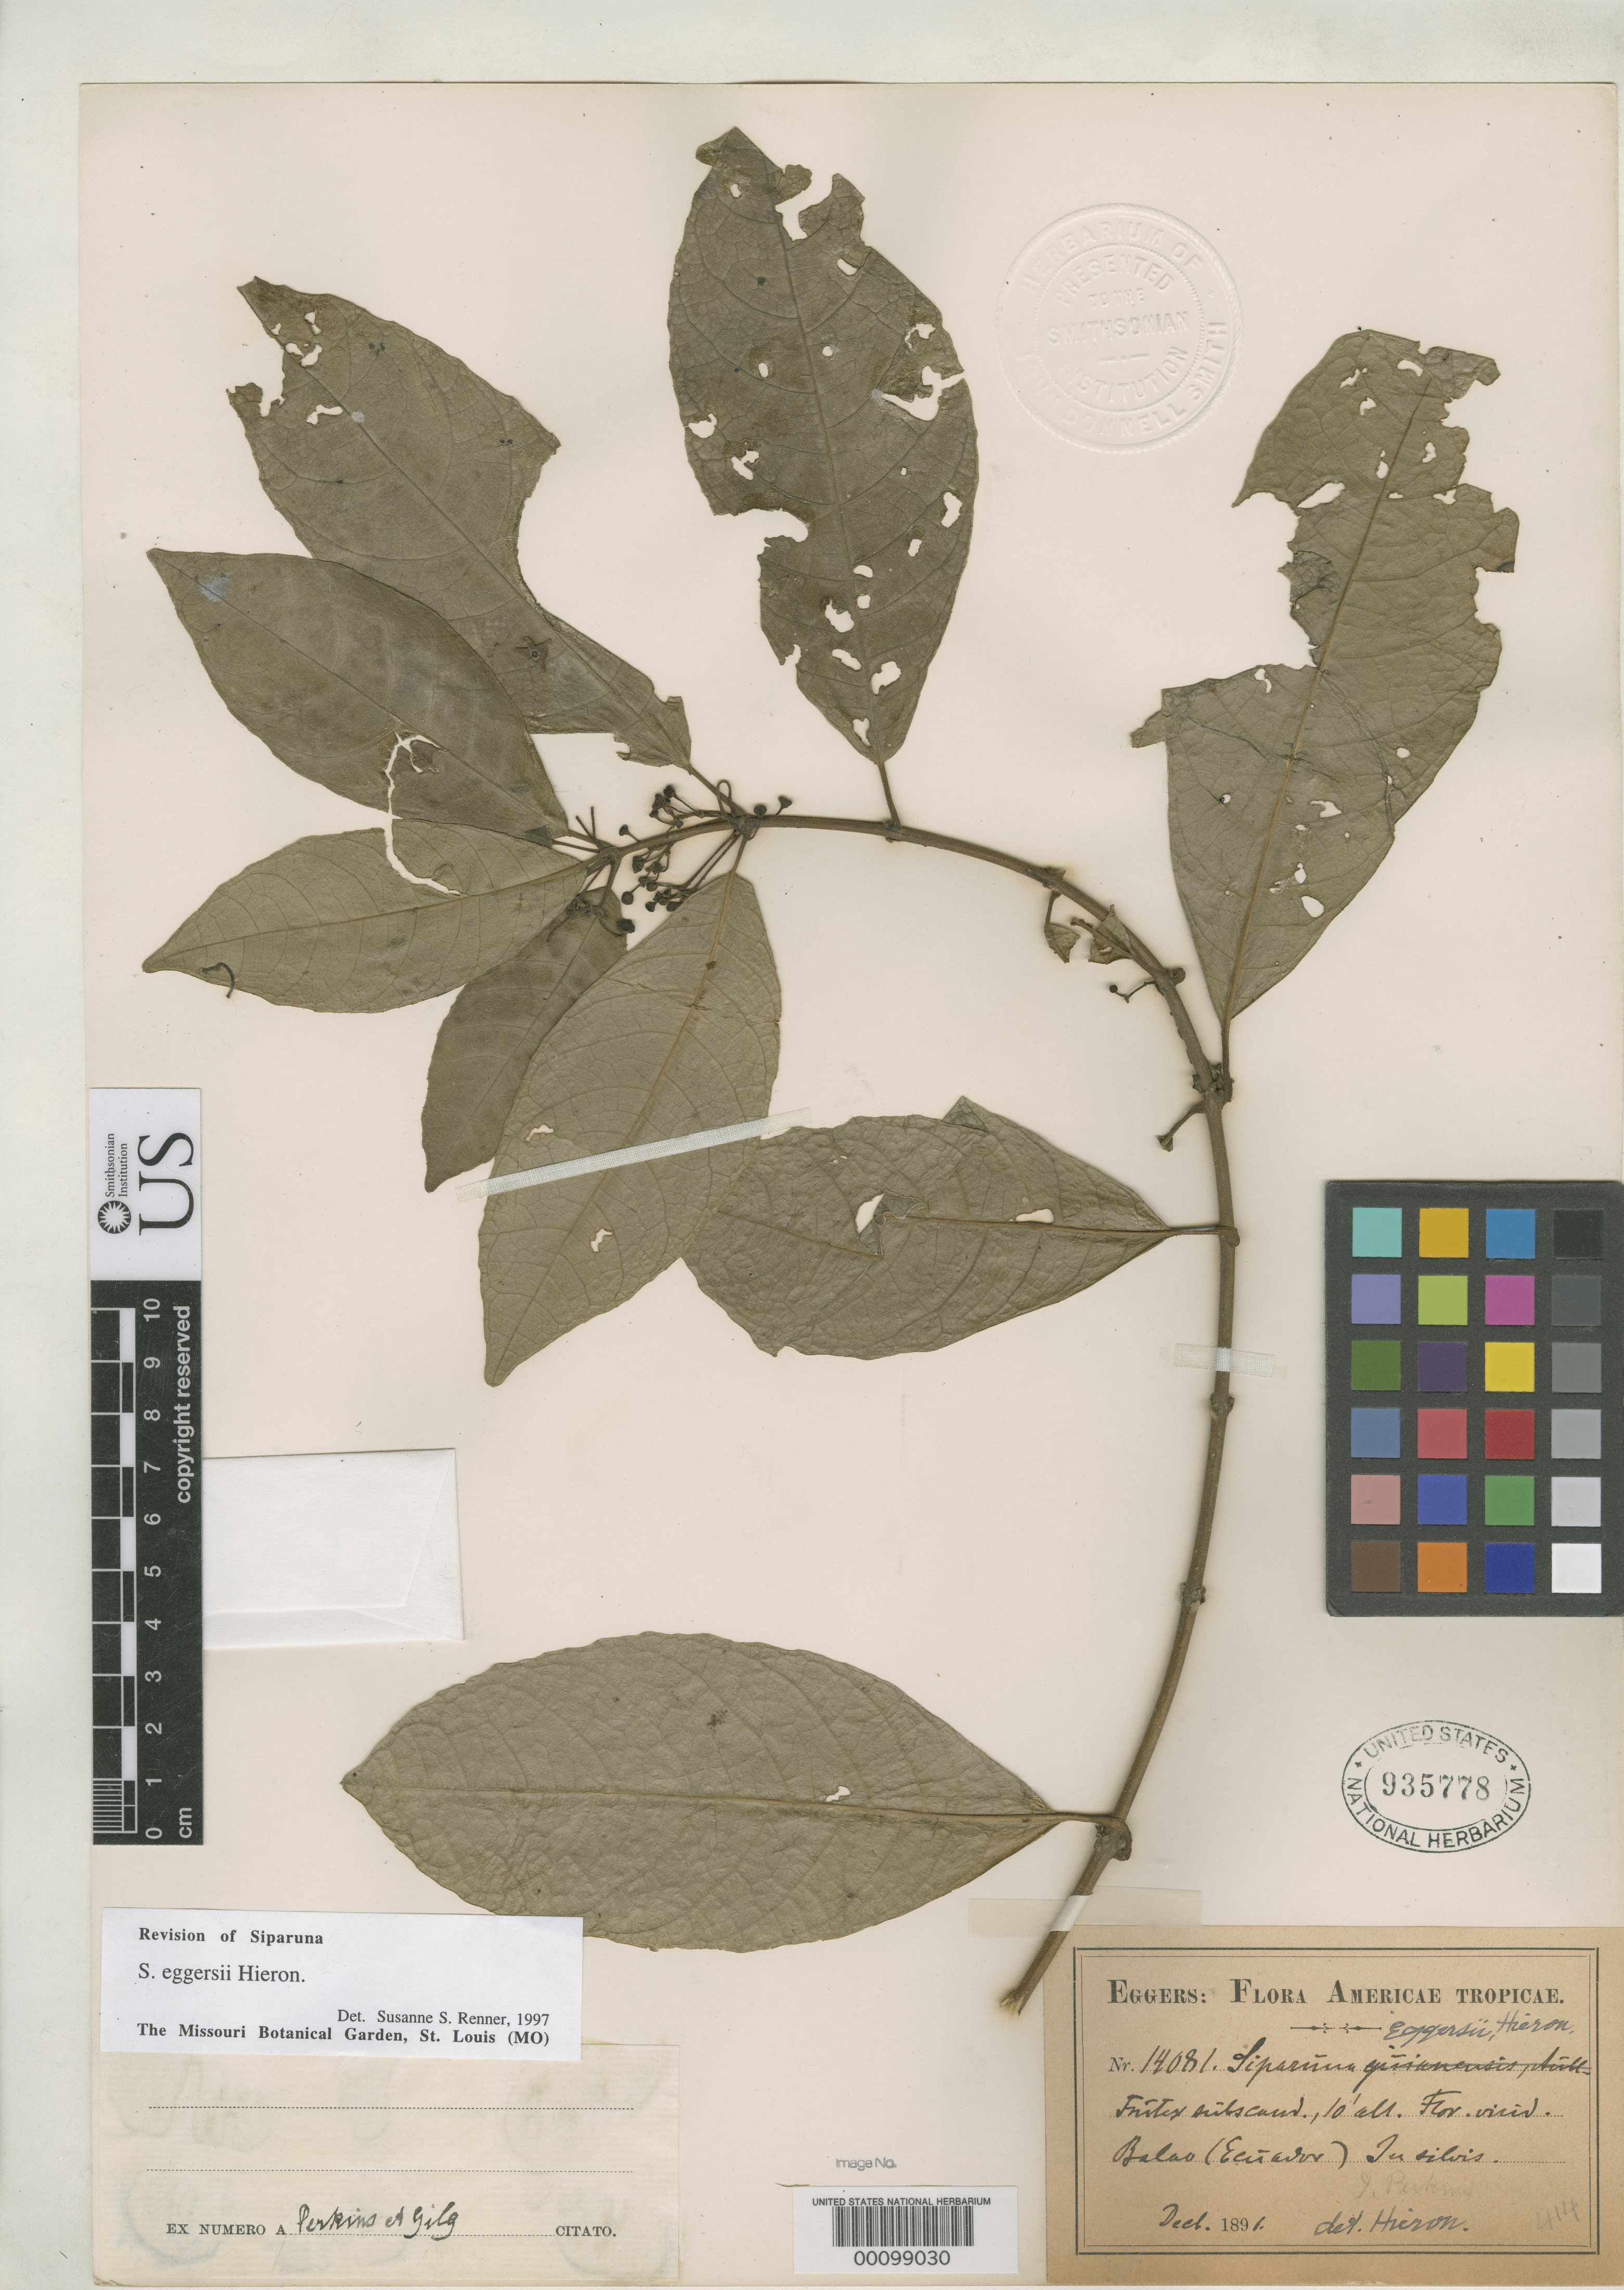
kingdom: Plantae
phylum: Tracheophyta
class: Magnoliopsida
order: Laurales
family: Siparunaceae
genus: Siparuna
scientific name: Siparuna eggersii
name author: Hieron.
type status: Isotype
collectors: H. F. A. von Eggers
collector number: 14081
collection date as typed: Dec 1891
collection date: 1891-12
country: Ecuador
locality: Near Balao.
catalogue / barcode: US 935778